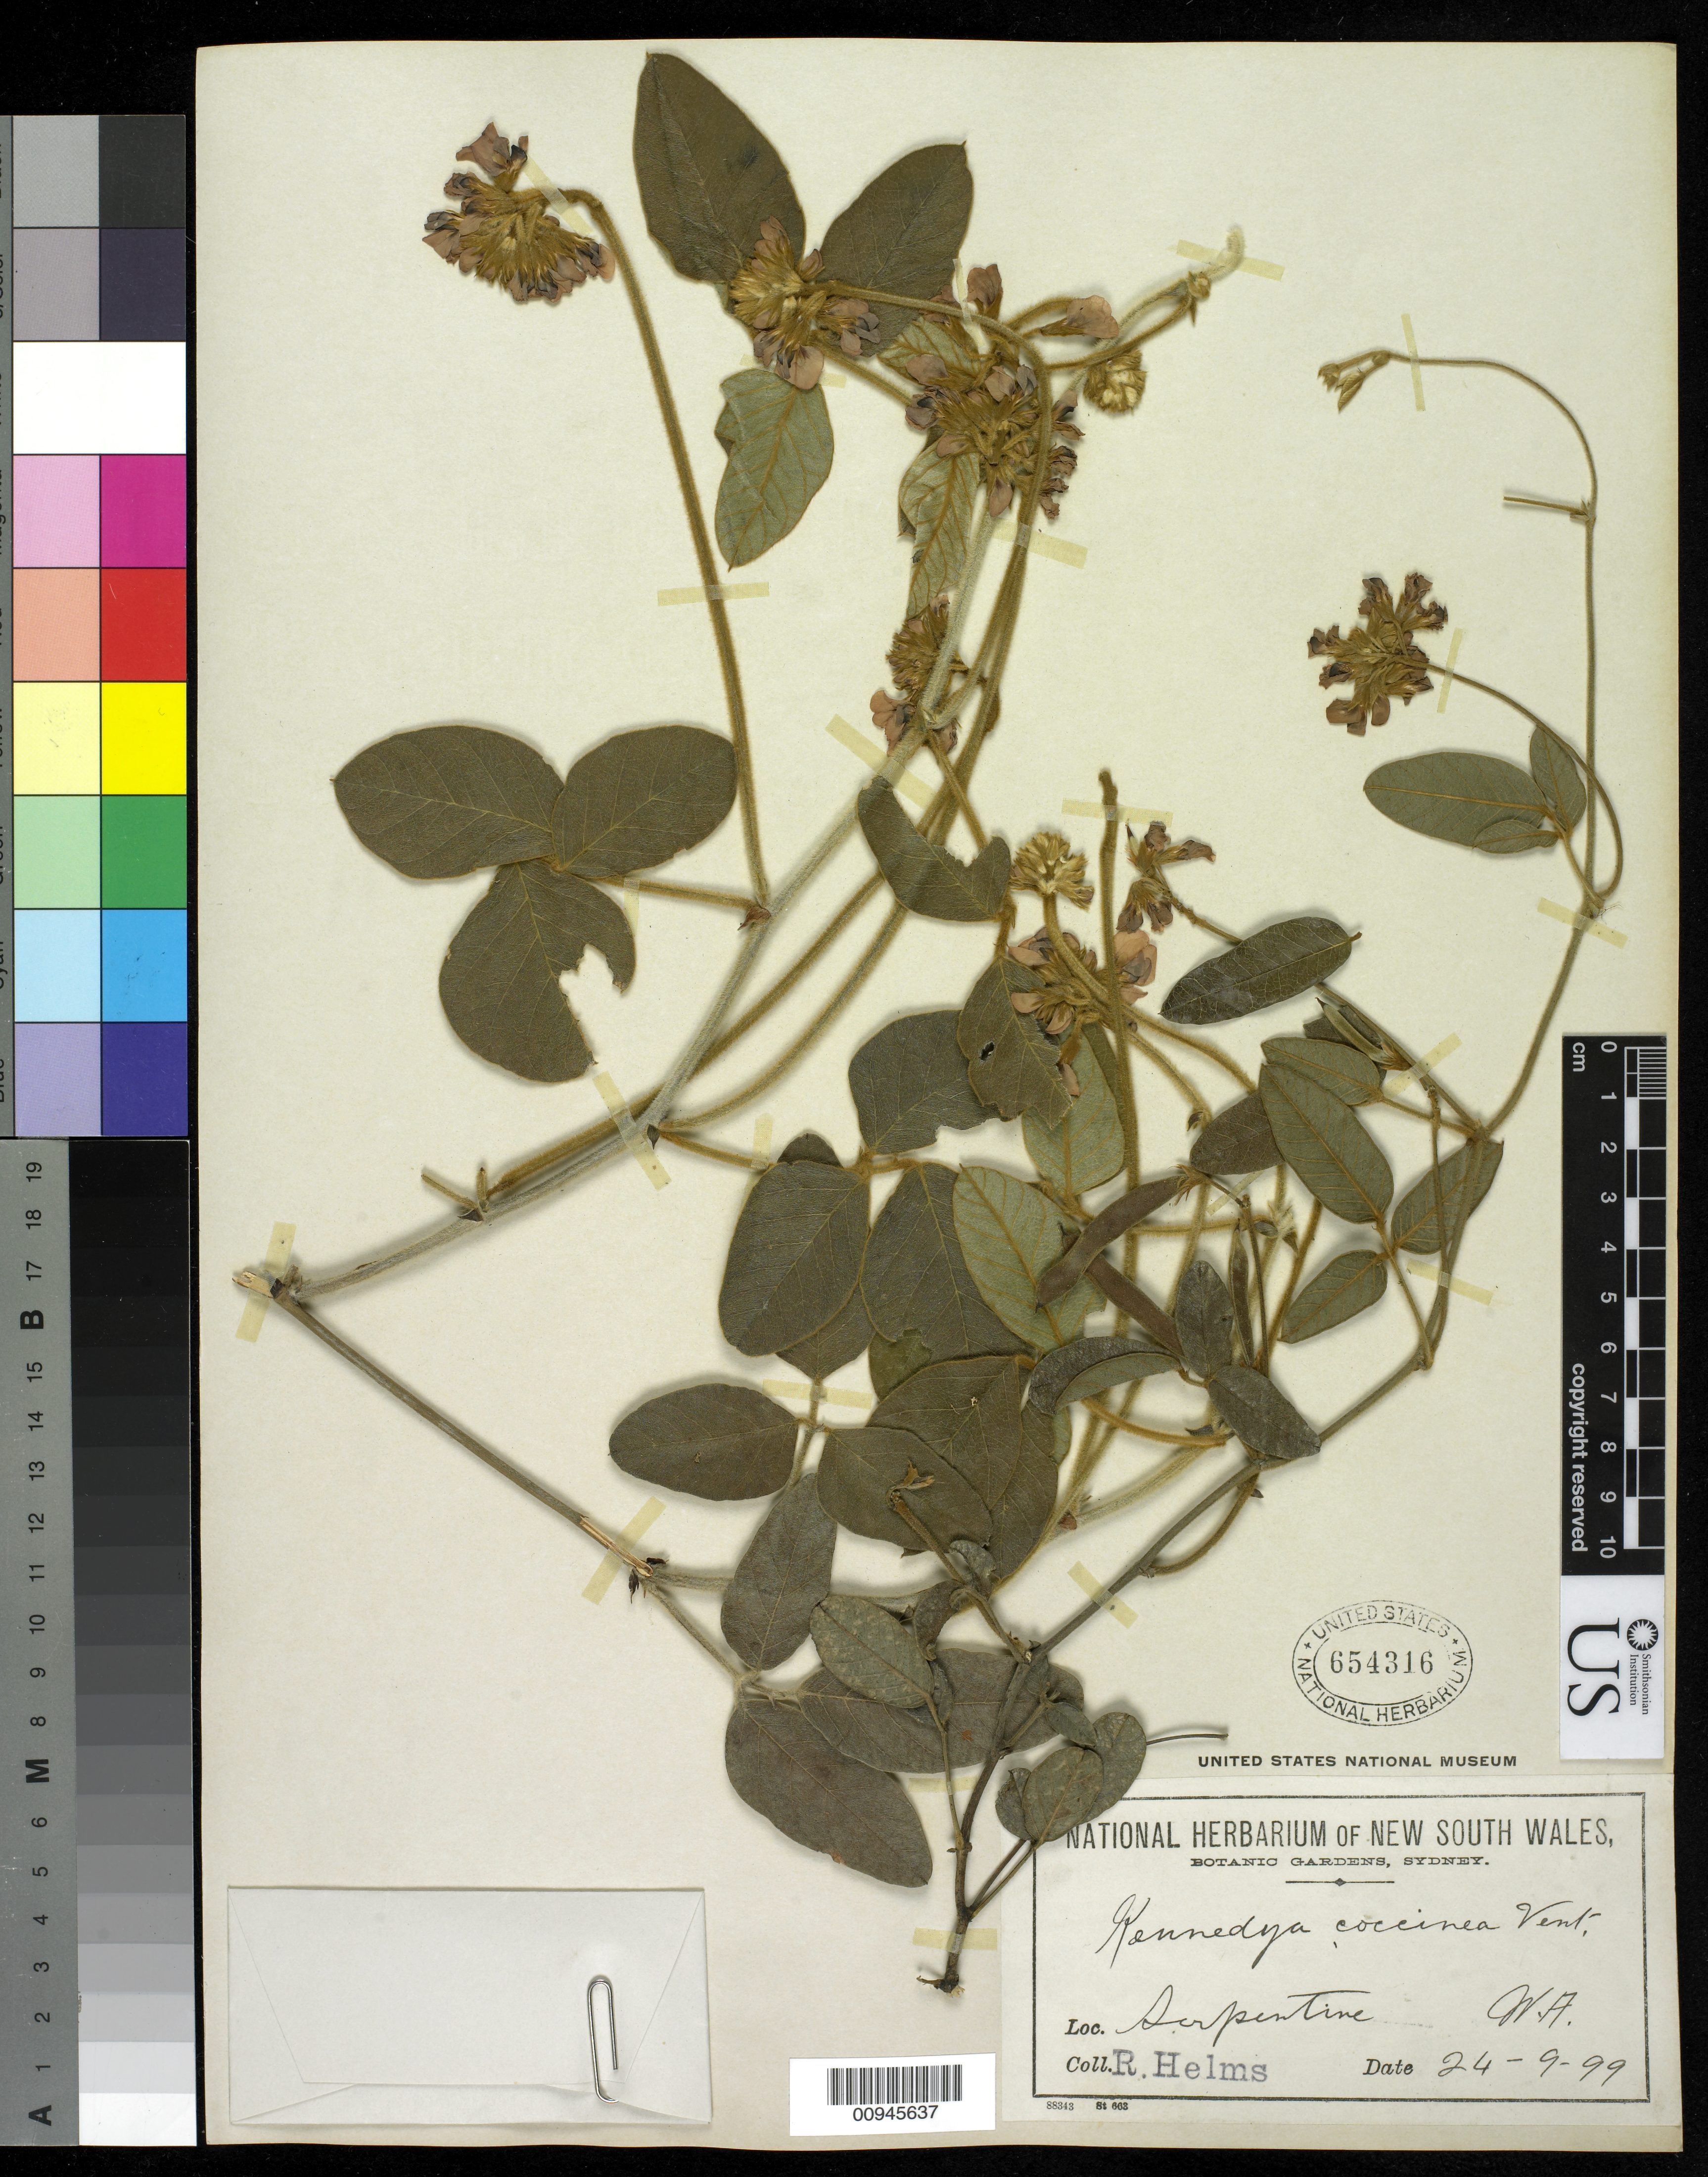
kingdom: Plantae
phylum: Tracheophyta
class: Magnoliopsida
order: Fabales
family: Fabaceae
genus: Kennedia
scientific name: Kennedia coccinea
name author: (Curtis) Vent.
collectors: R. Helms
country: Australia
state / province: New South Wales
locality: Serpentine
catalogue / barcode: US 654316